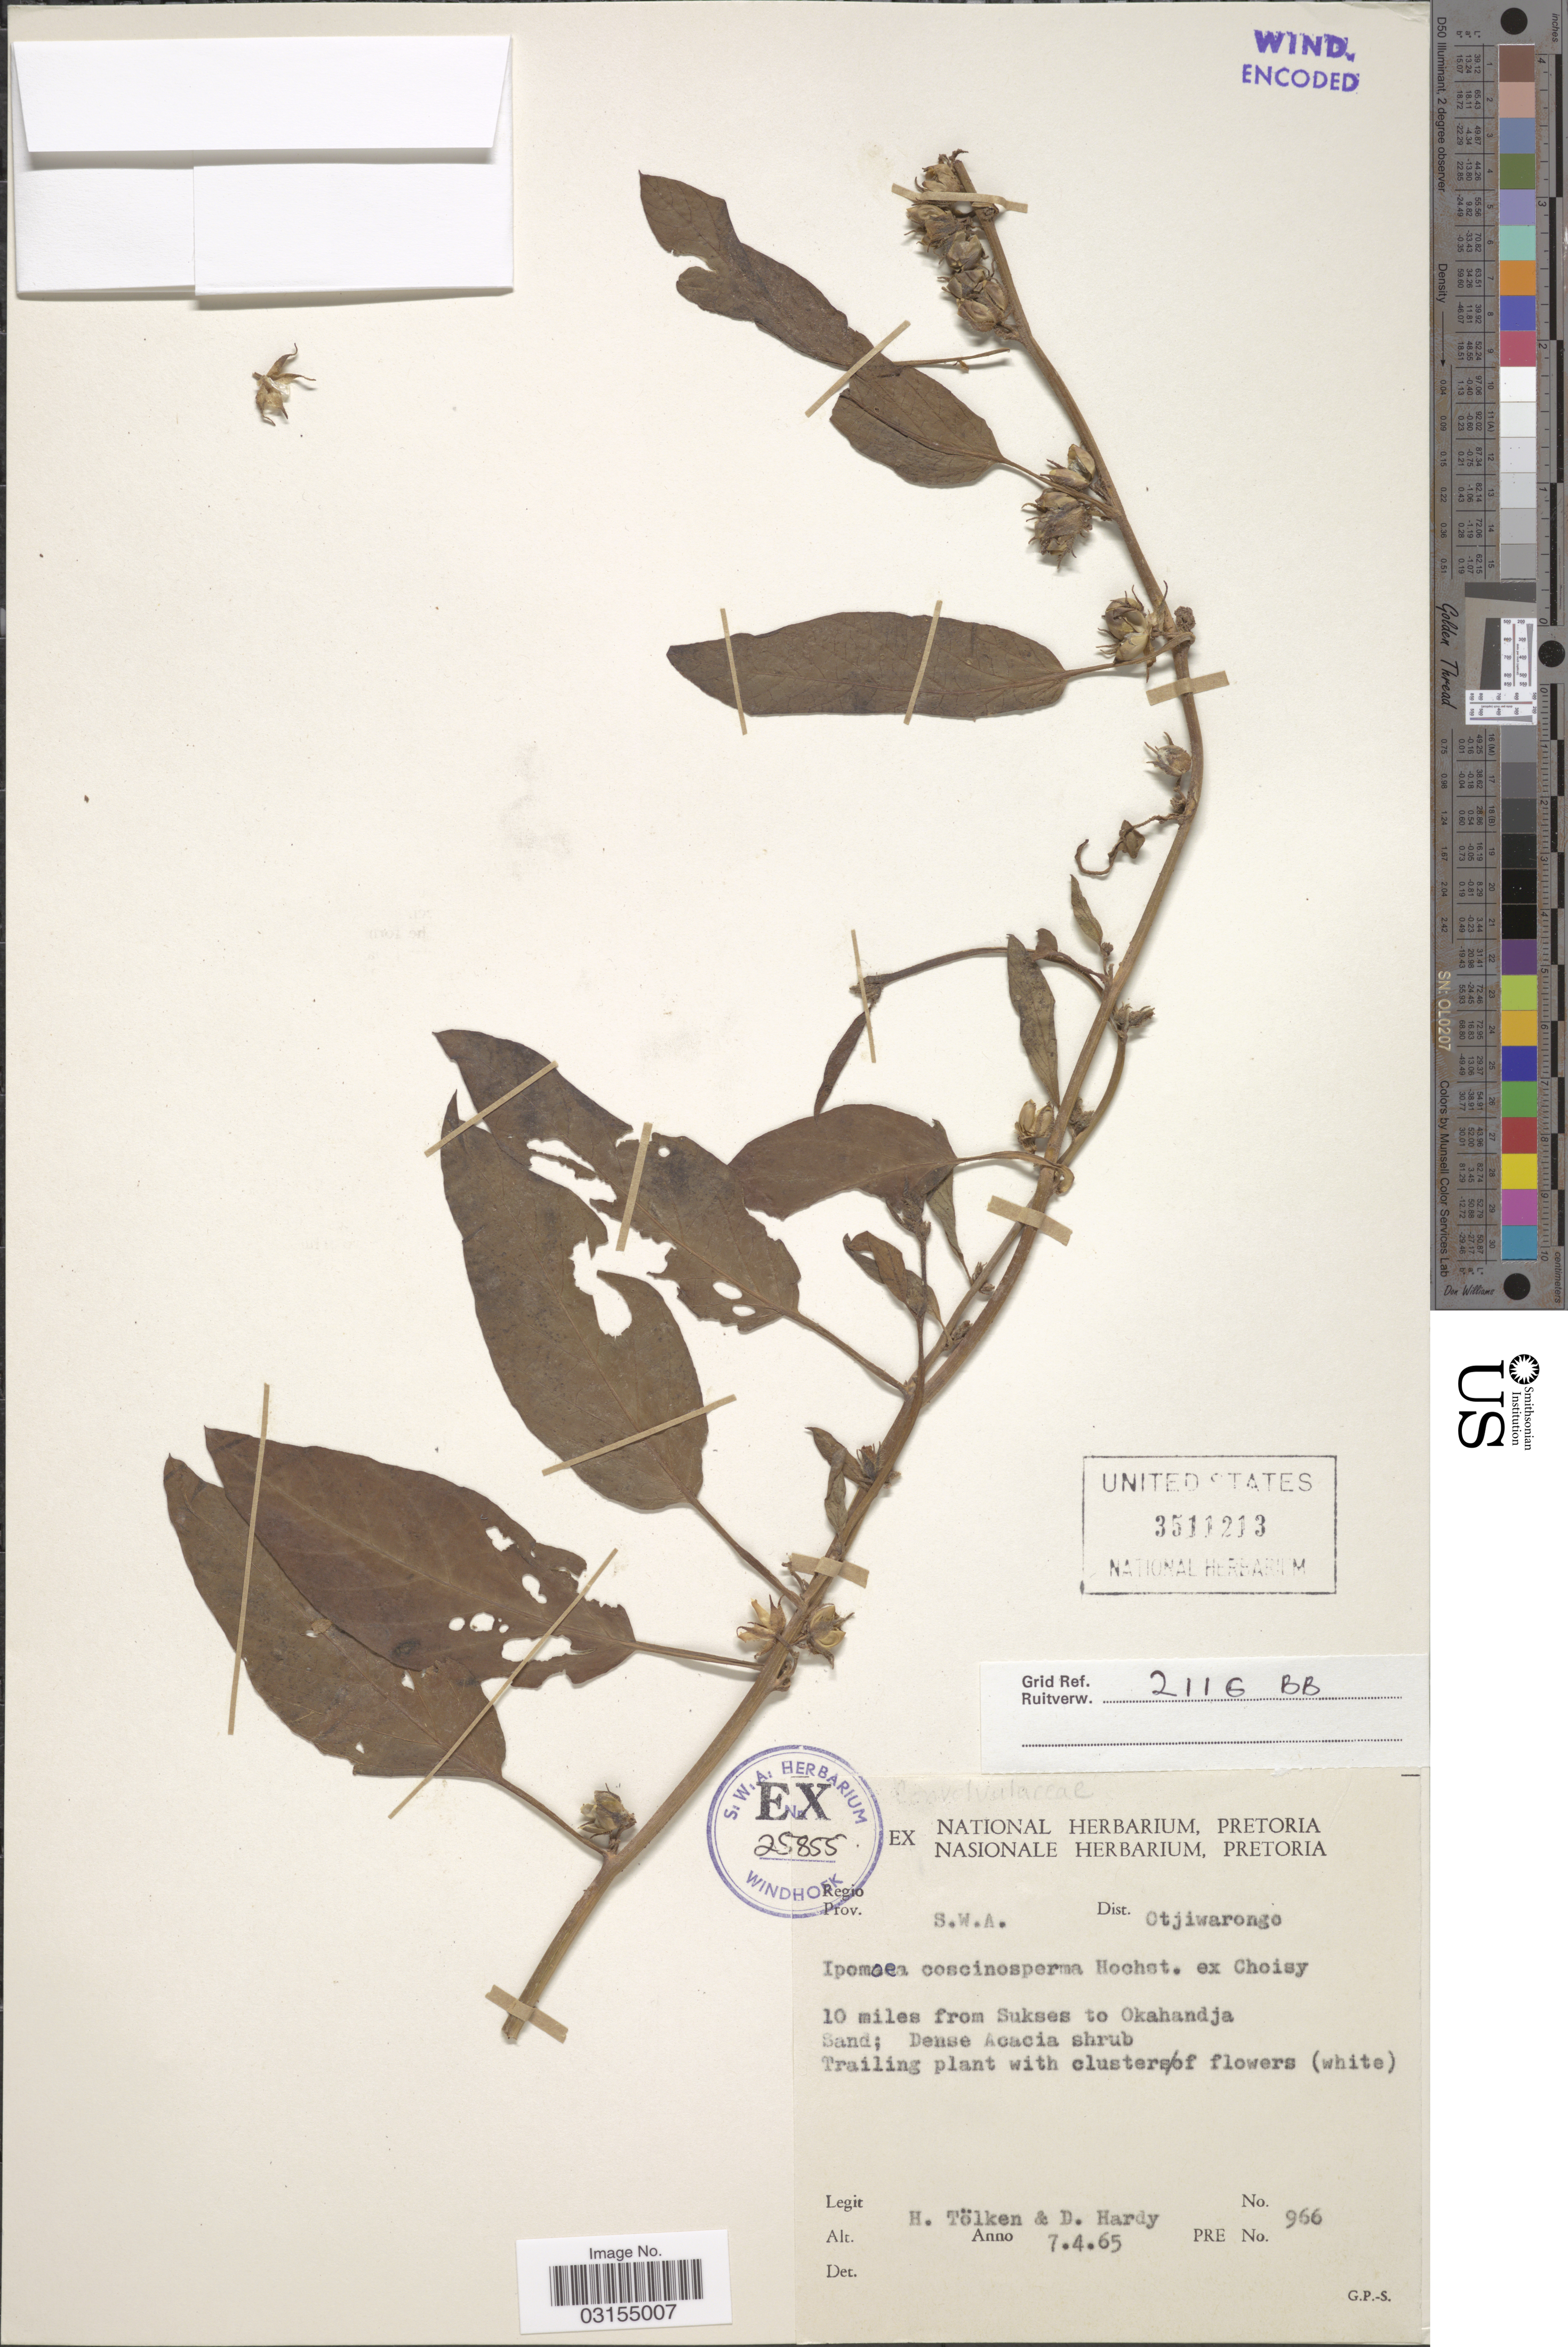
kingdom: Plantae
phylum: Tracheophyta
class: Magnoliopsida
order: Solanales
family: Convolvulaceae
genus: Ipomoea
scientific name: Ipomoea coscinosperma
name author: Hochst. ex Choisy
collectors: H. R. Tölken & D. Hardy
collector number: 966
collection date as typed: Transcribed d/m/y: 7/4/65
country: Namibia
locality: Regio/Prov. S.W.A. Distr. Otjiwarongo, 10 miles from Sukses to Okahandja.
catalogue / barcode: US 3511213